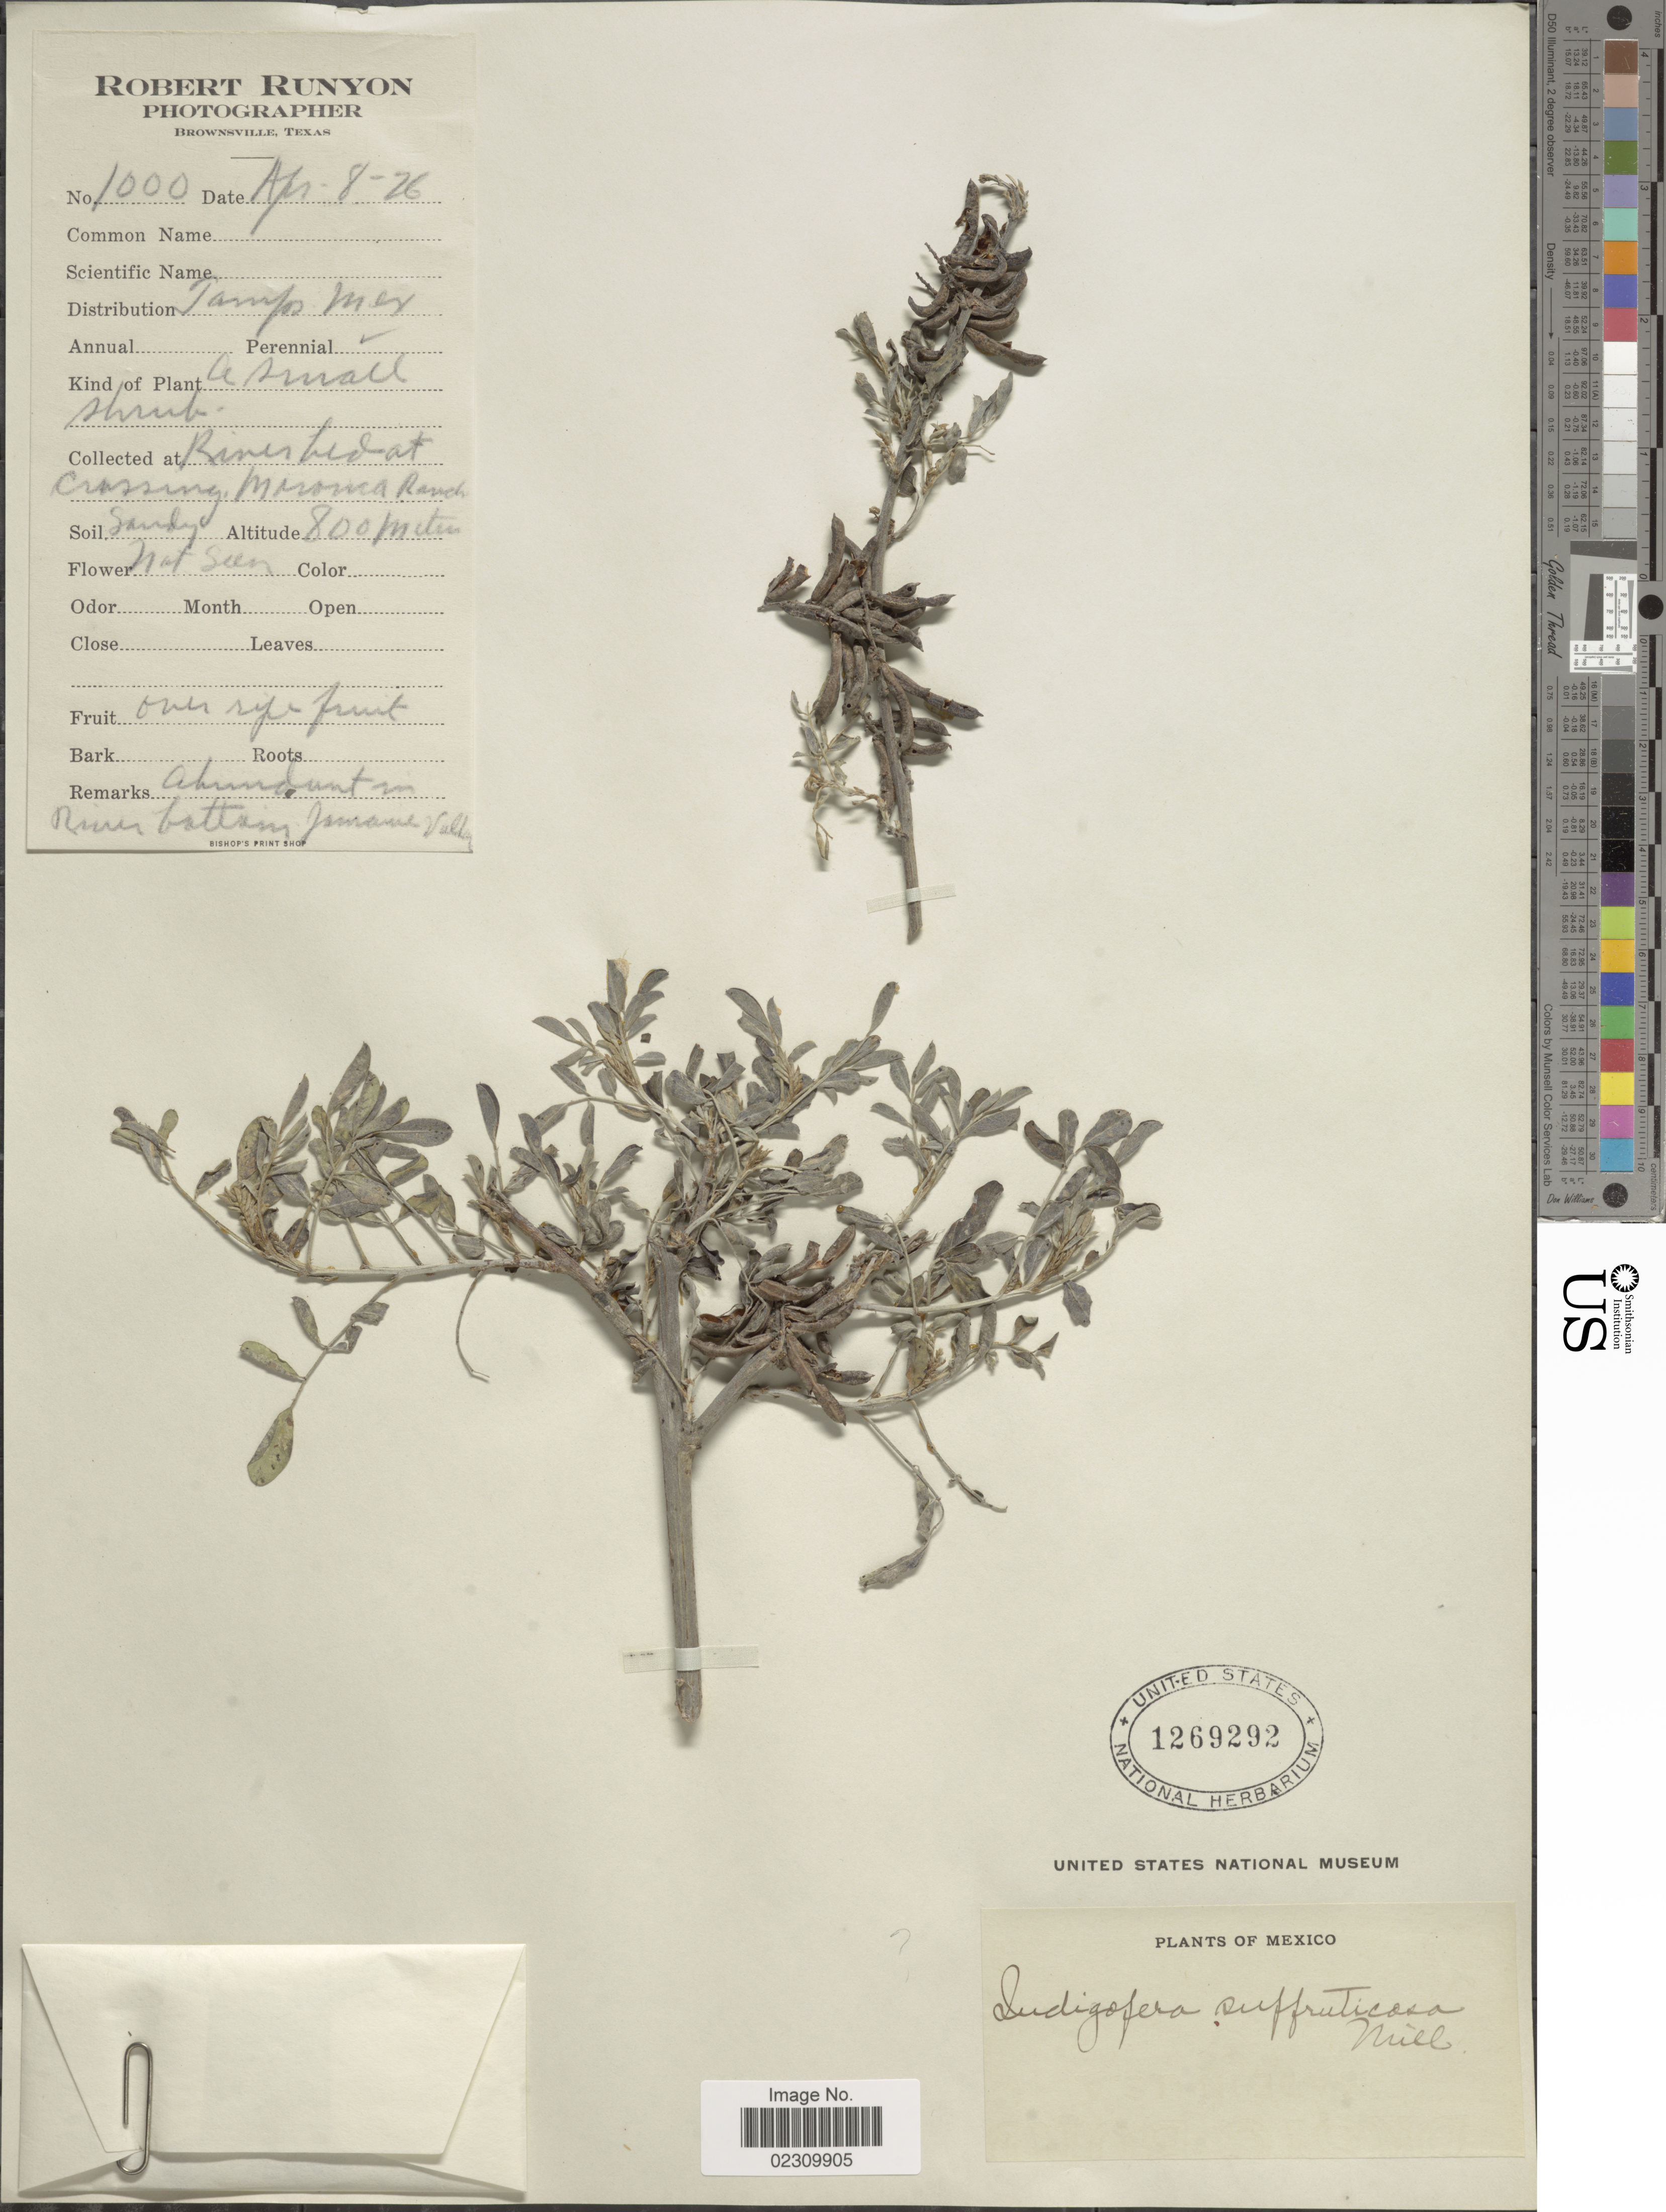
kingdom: Plantae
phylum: Tracheophyta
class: Magnoliopsida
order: Fabales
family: Fabaceae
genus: Indigofera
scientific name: Indigofera suffruticosa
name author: Mill.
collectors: R. Runyon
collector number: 1000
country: Mexico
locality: Riverbed at crossing Maroma Ranch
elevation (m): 800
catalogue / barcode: US 1269292